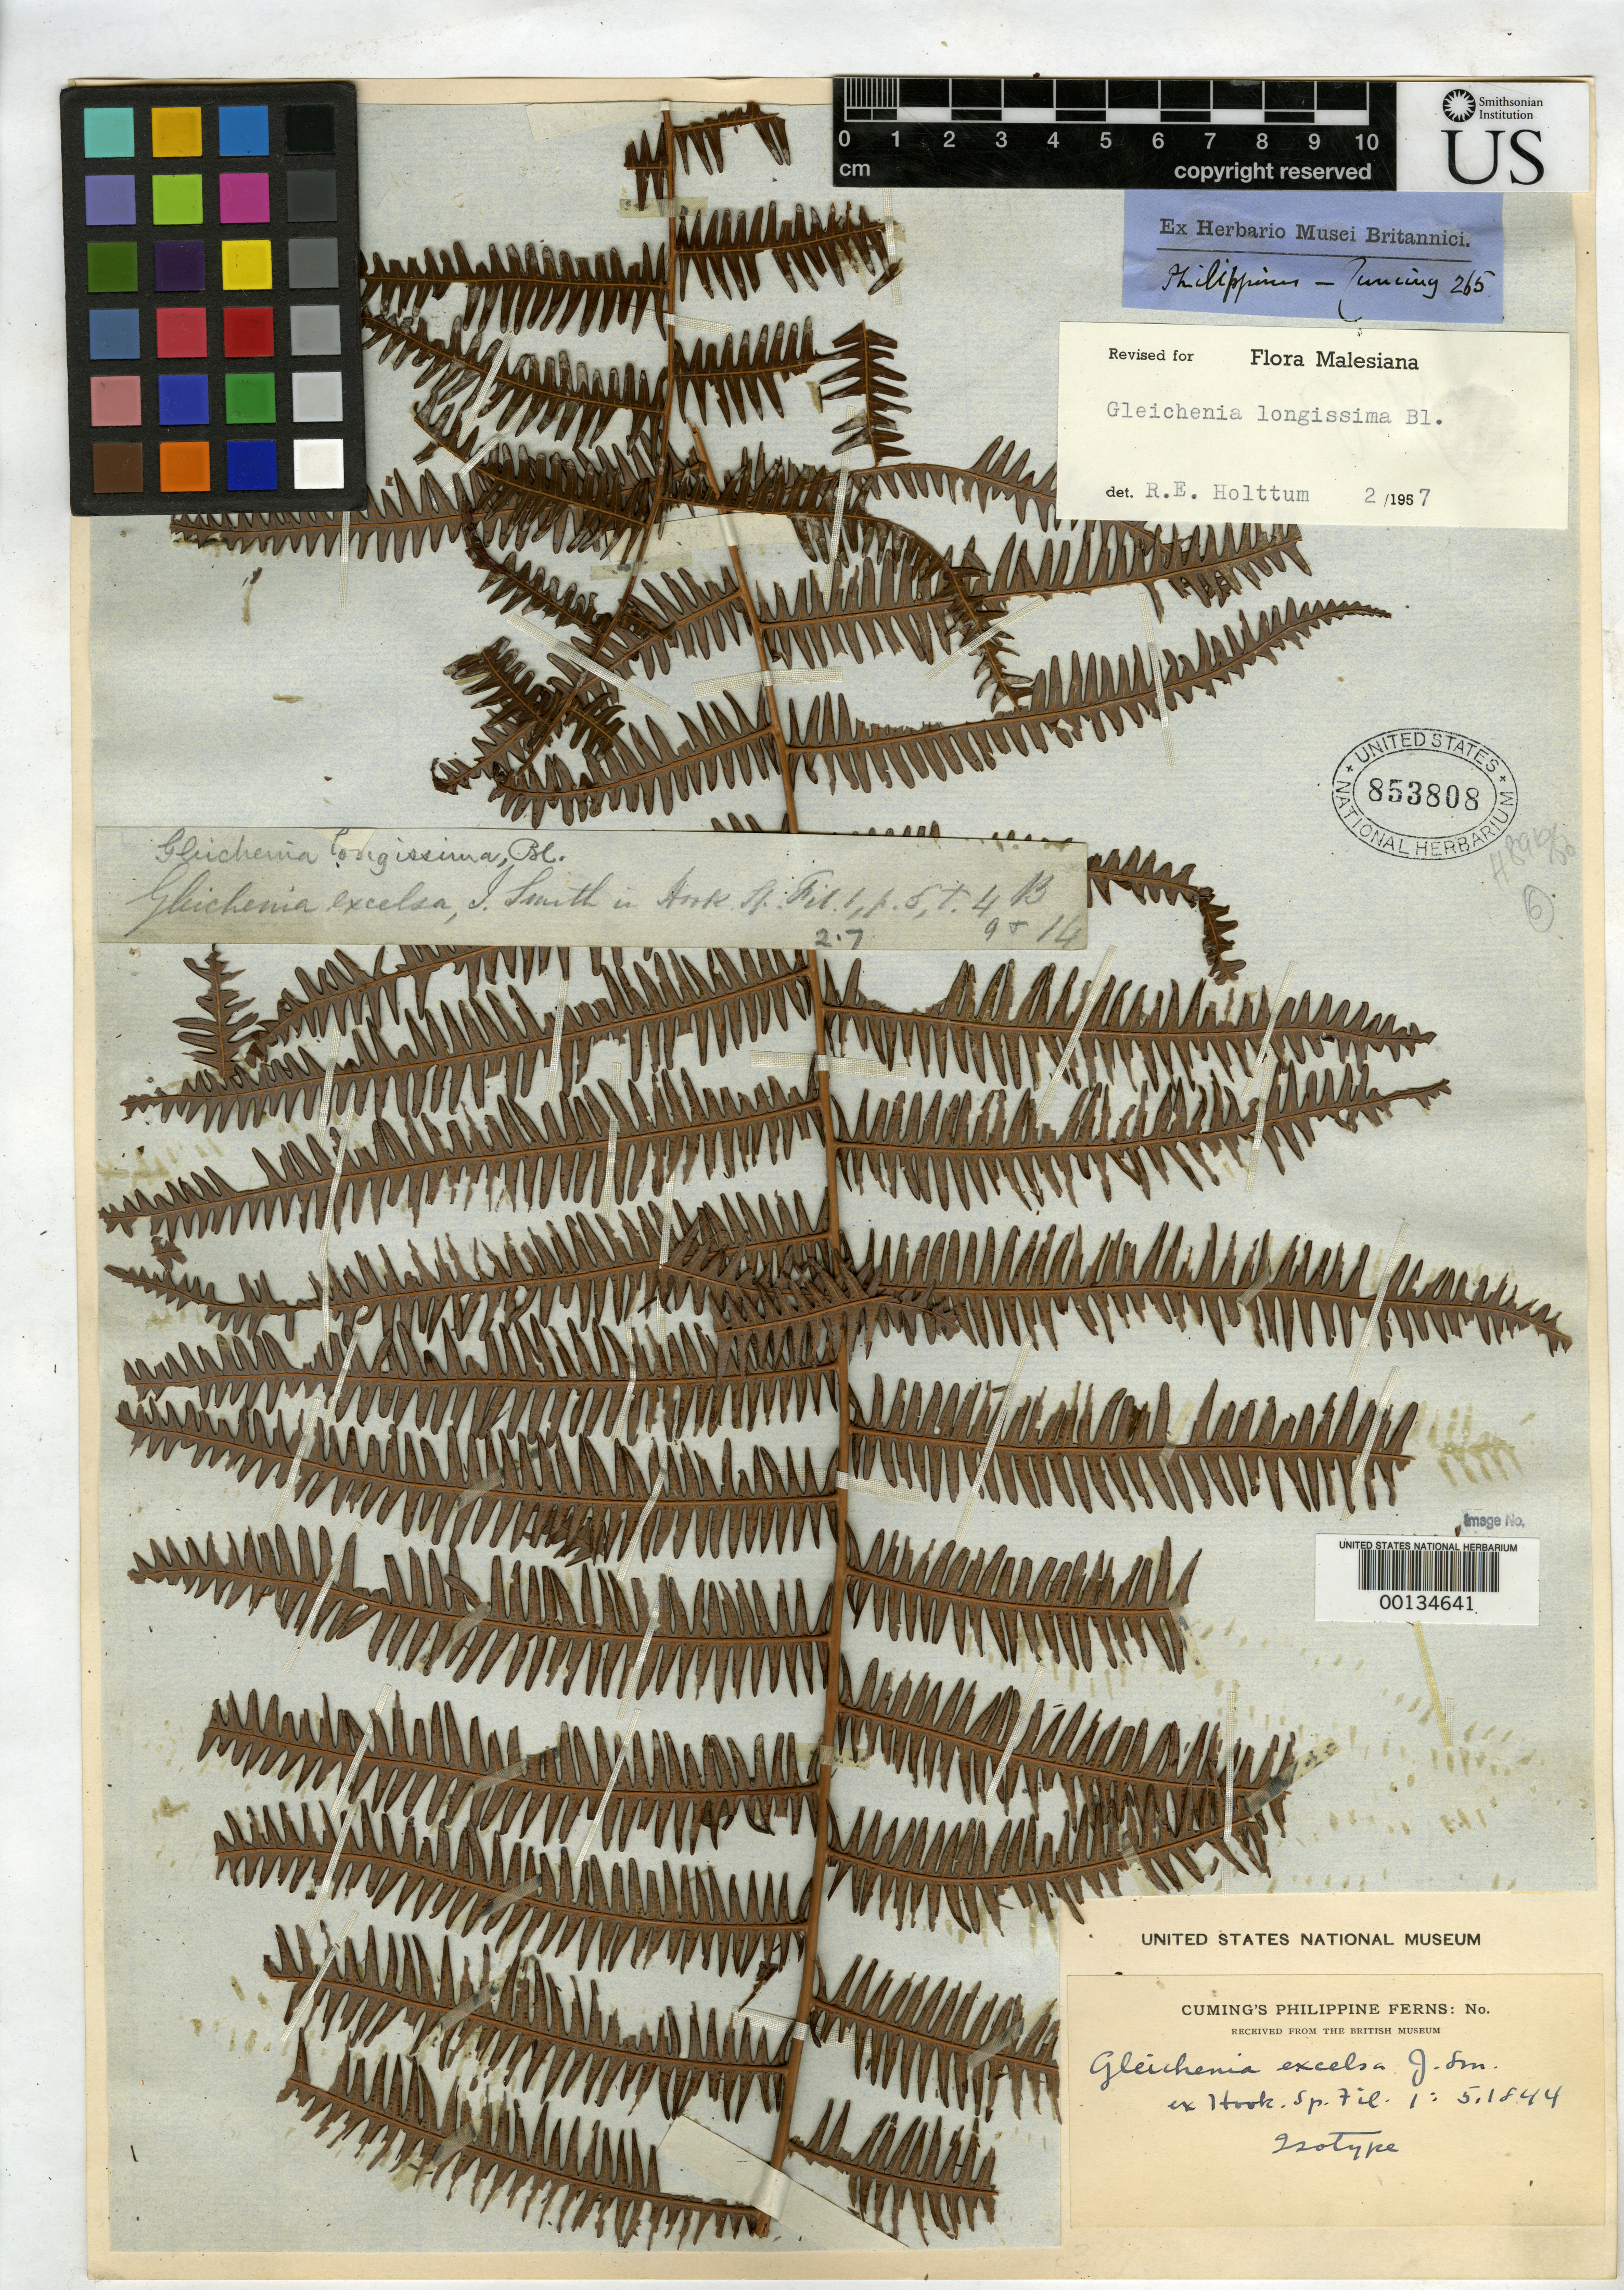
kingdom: Plantae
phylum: Tracheophyta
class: Polypodiopsida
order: Gleicheniales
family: Gleicheniaceae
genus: Gleichenia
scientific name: Gleichenia excelsa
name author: J. Sm. ex Hook.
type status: Type Collection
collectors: H. Cuming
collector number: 265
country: Philippines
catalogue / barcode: US 853808